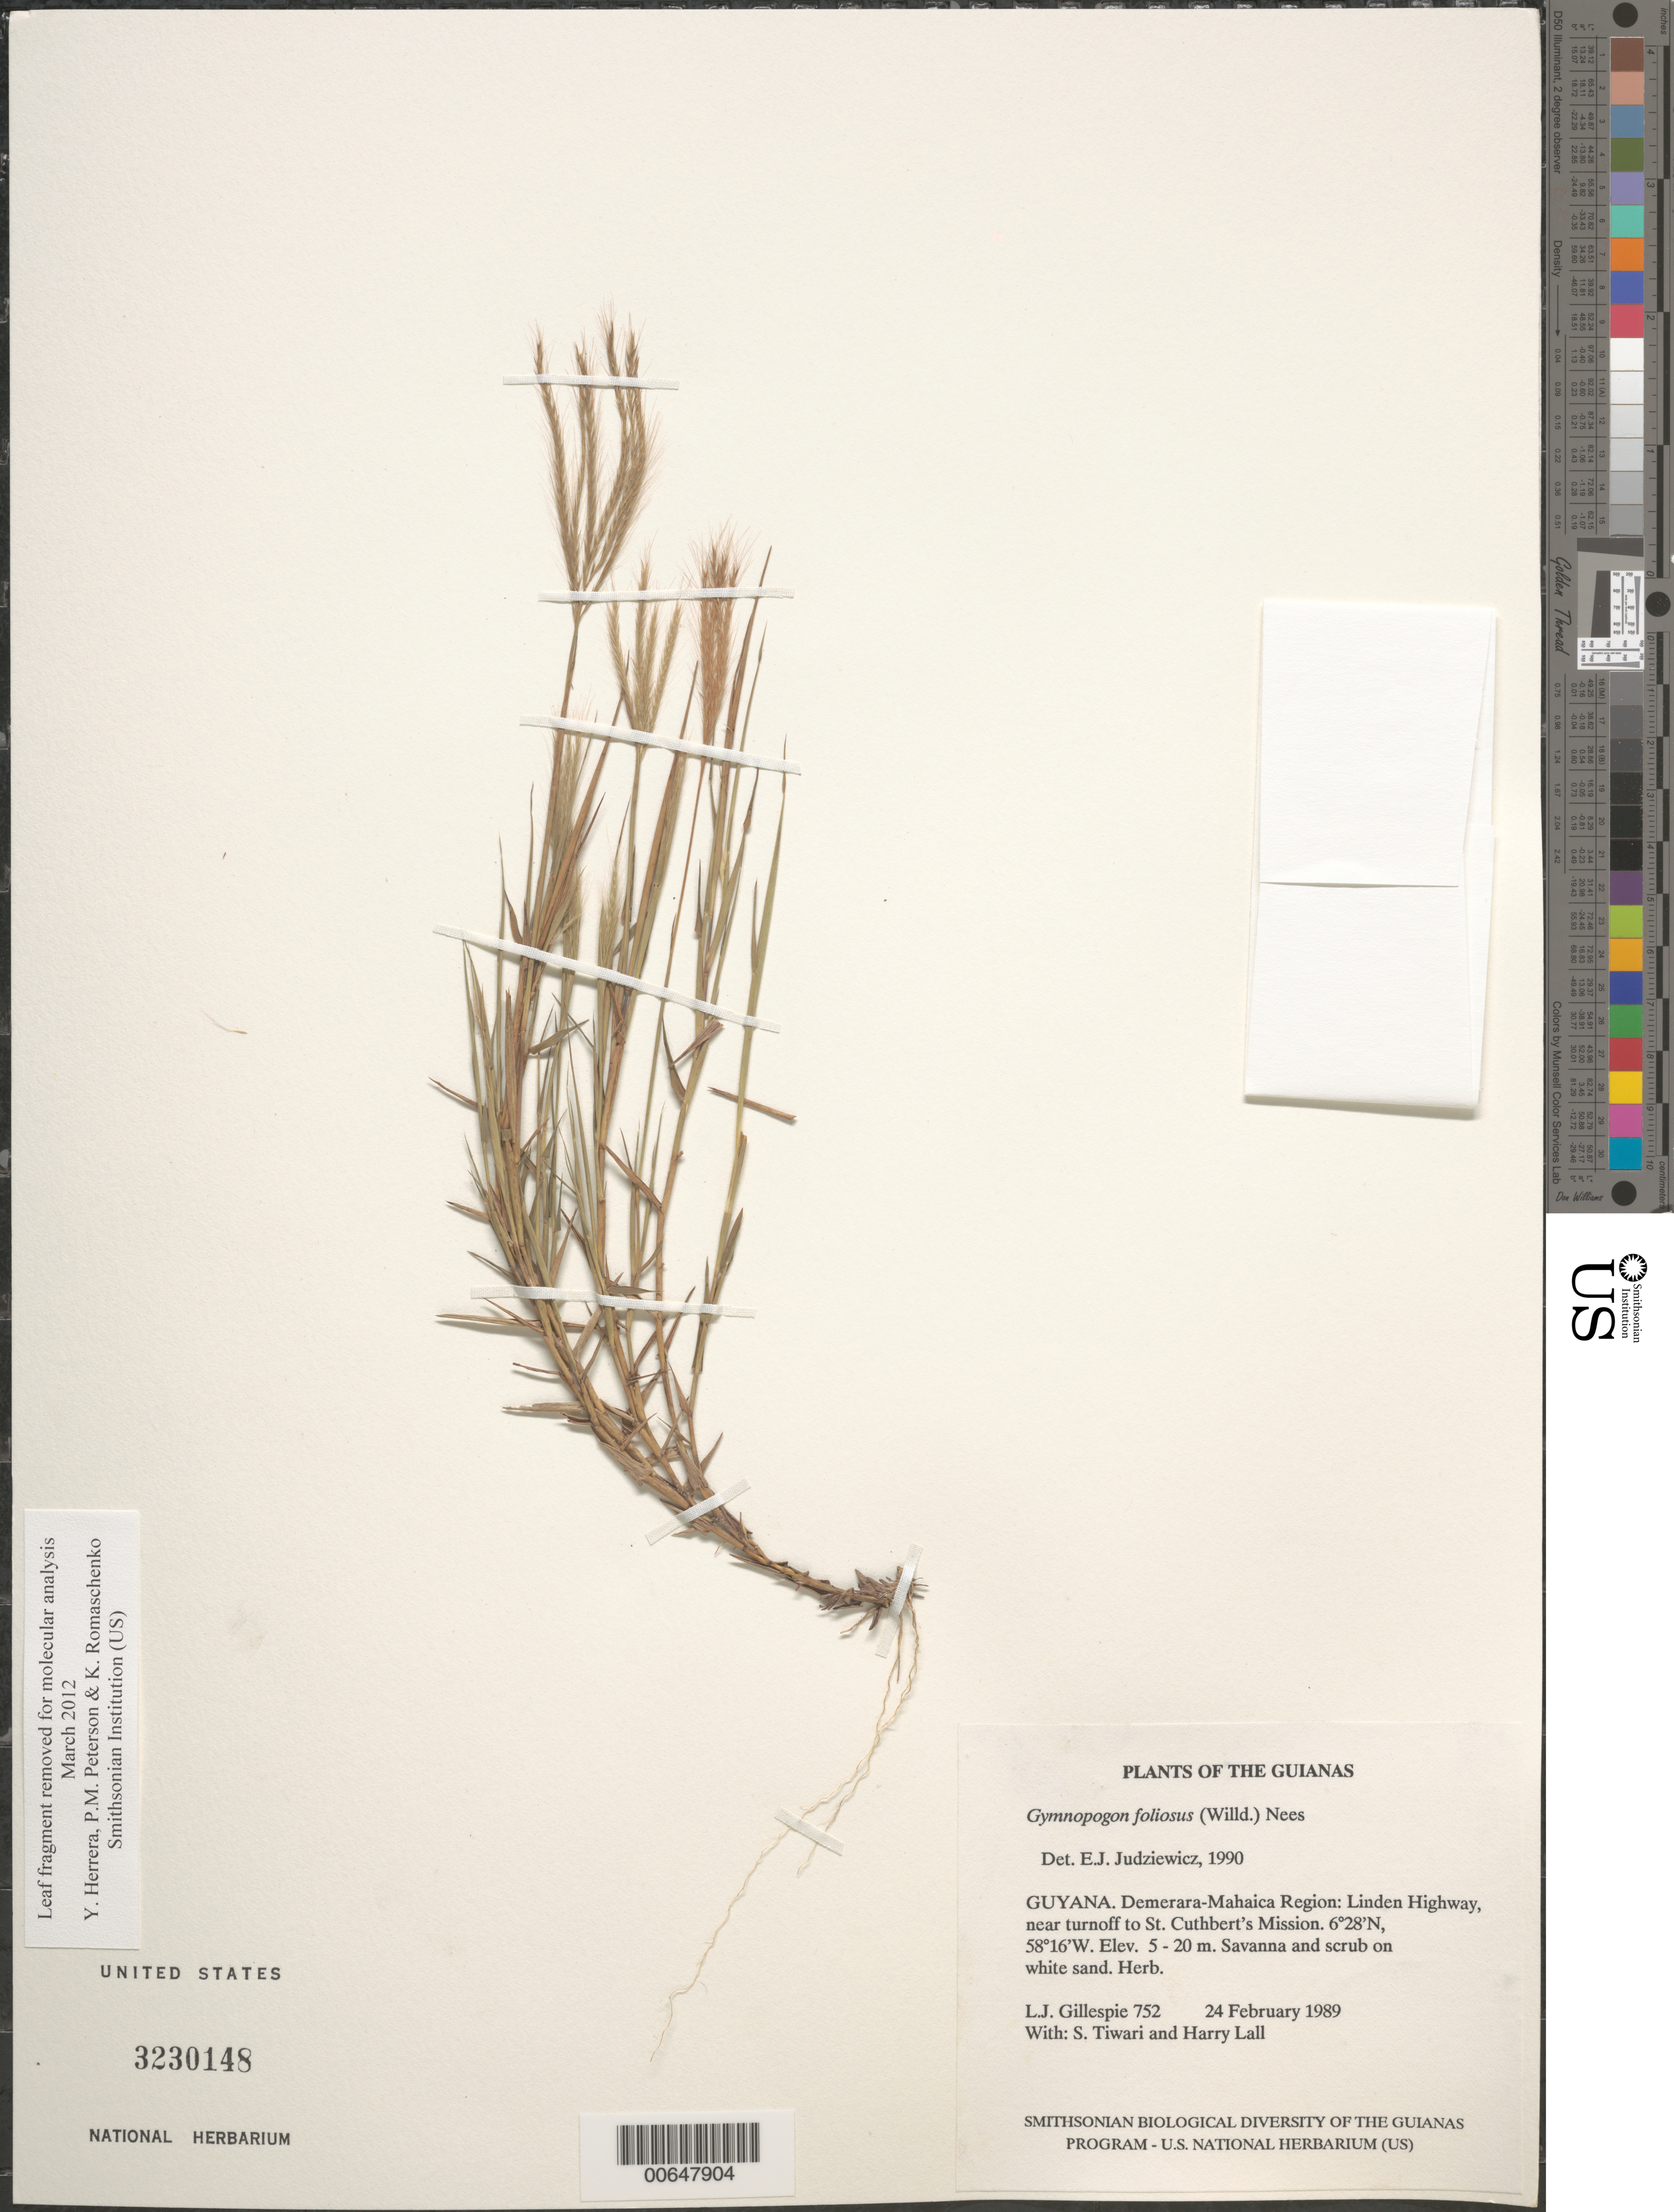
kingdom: Plantae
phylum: Tracheophyta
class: Liliopsida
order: Poales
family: Poaceae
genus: Gymnopogon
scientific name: Gymnopogon foliosus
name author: (Willd.) Nees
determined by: Judziewicz, E. J.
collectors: L. J. Gillespie, S. Tiwari & H. Lall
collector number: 752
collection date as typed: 24 February 1989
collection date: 1989-02-24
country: Guyana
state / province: Demerara-Mahaica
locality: Linden Highway, near turnoff to St. Cuthbert's Mission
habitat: Savanna and scrub on white sand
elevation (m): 5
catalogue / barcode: US 3230148